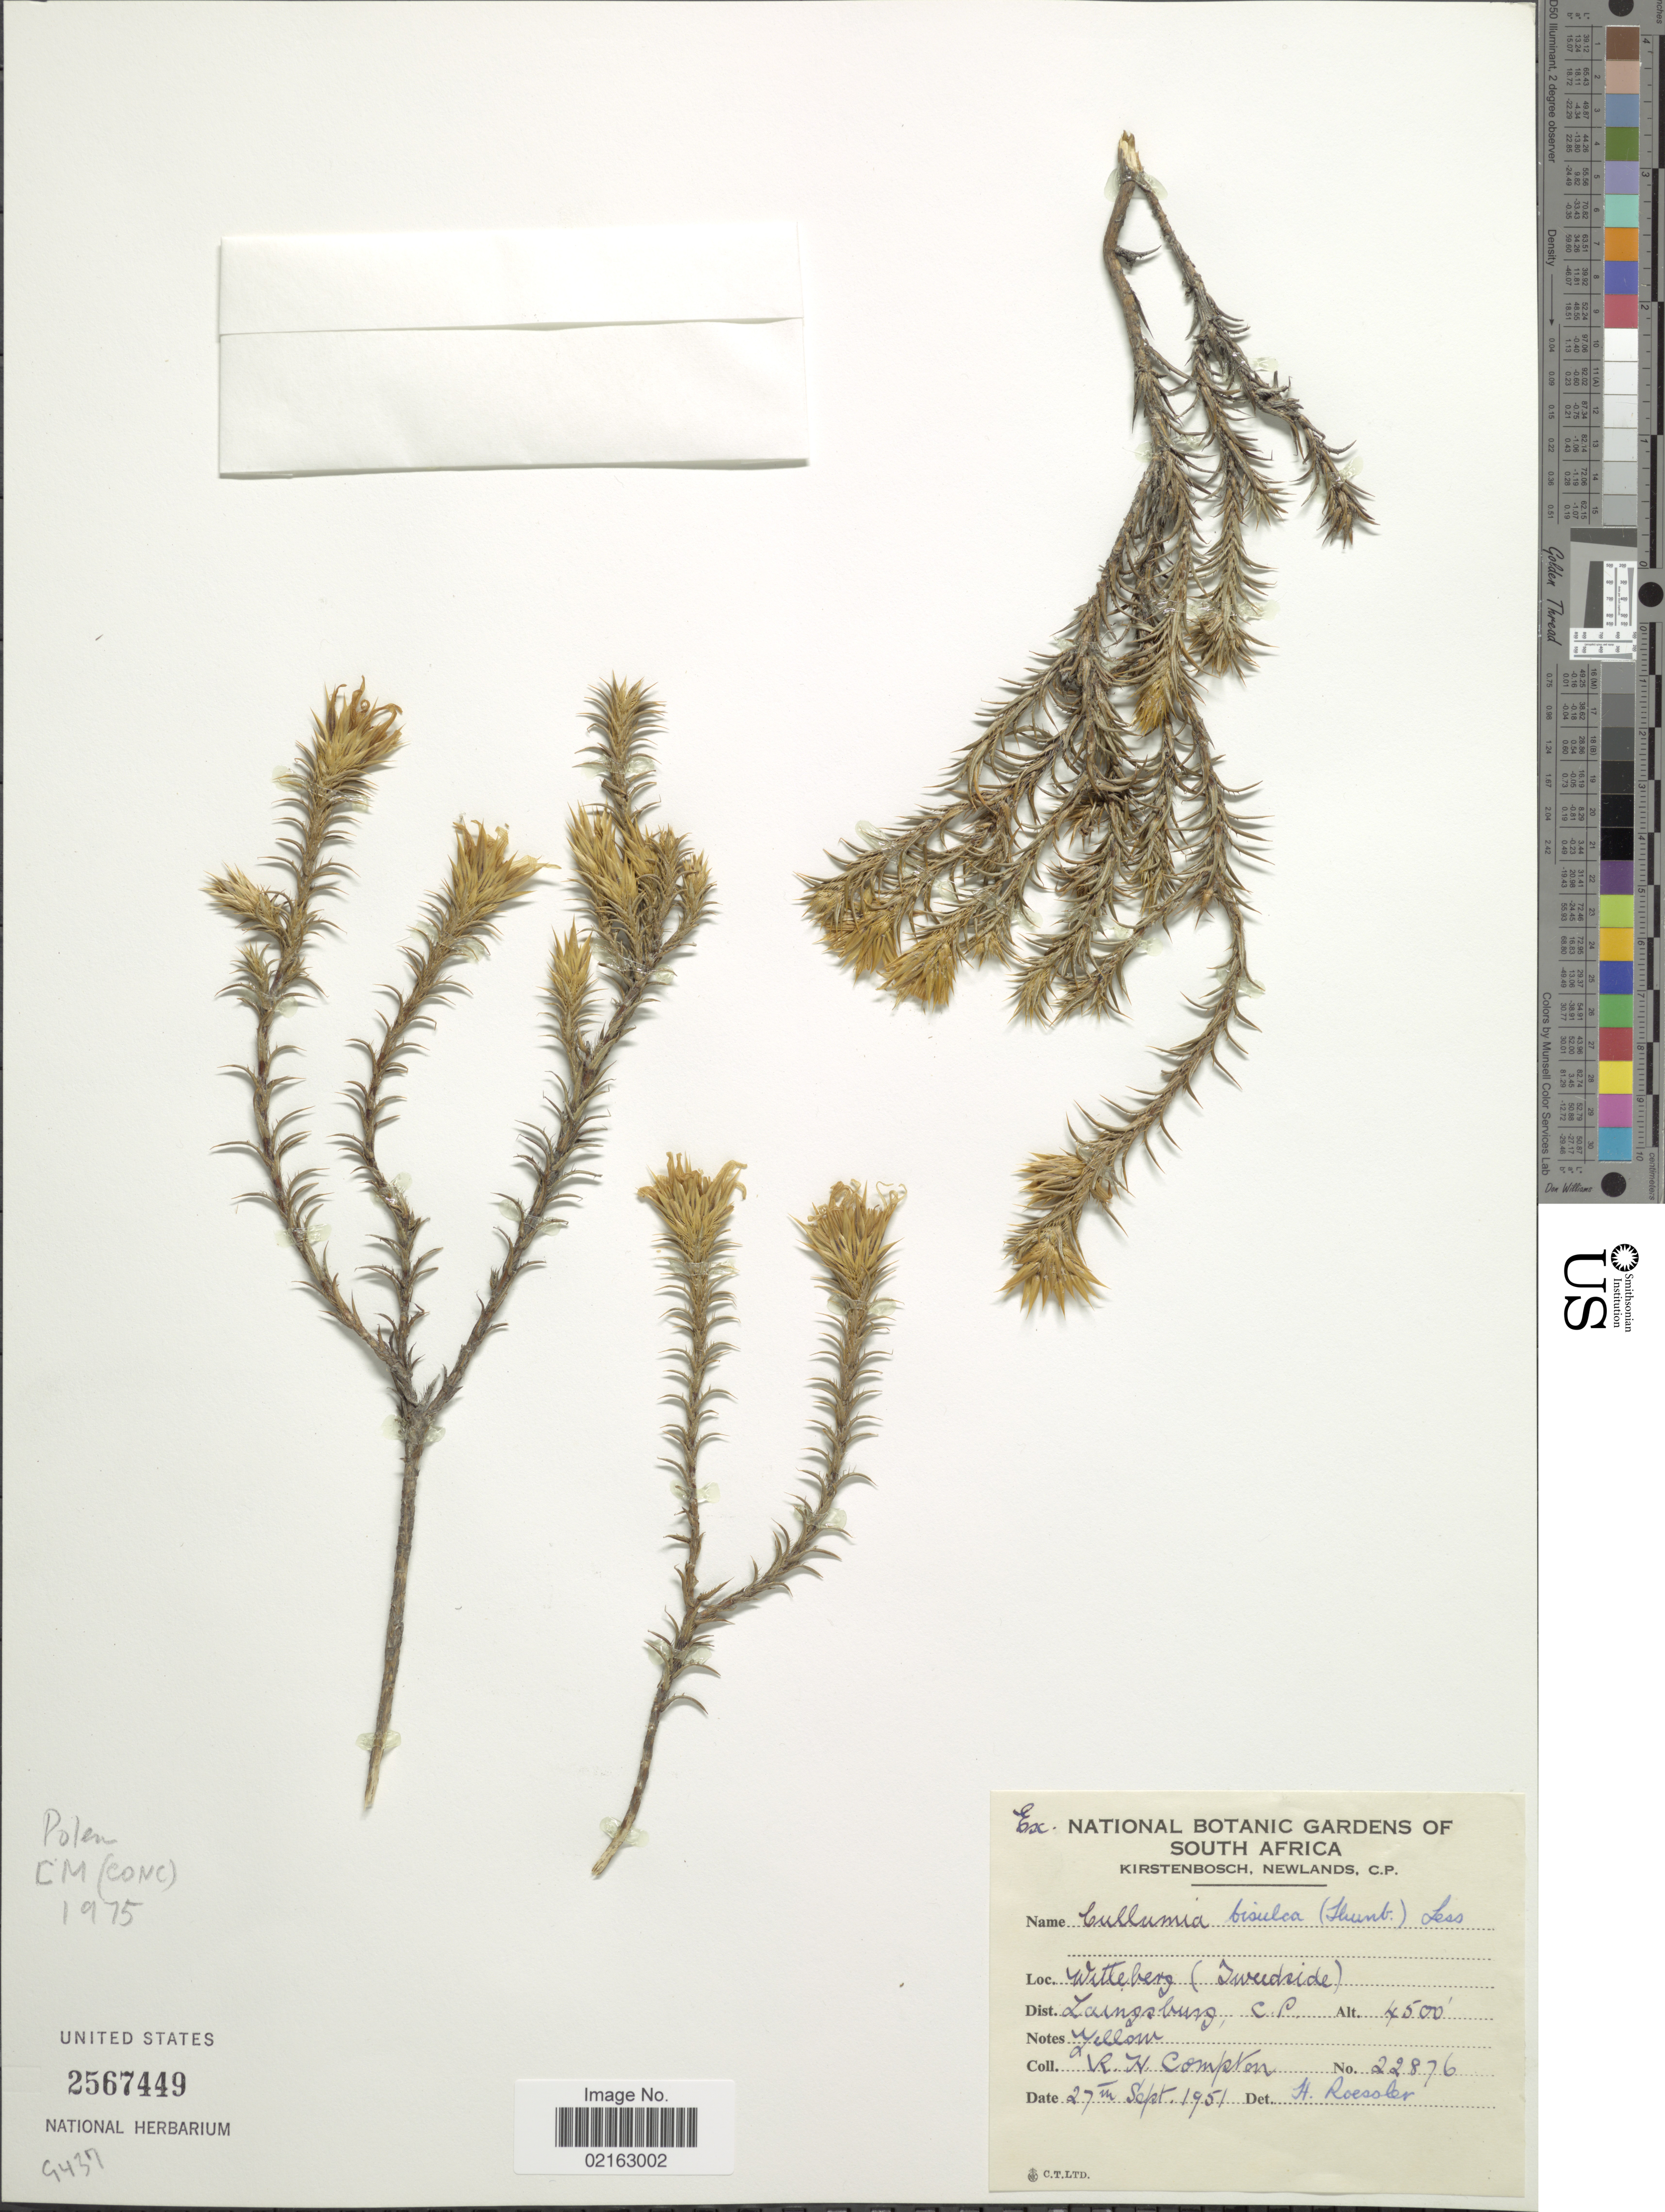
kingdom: Plantae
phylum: Tracheophyta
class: Magnoliopsida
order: Asterales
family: Asteraceae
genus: Cullumia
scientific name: Cullumia bisulca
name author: (Thunb.) Less.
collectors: R. H. Compton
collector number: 22876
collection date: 1951-09-27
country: South Africa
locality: Witteberg (Tweedside). Dist. Laingsburg, C.P.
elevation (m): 1372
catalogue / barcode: US 2567449